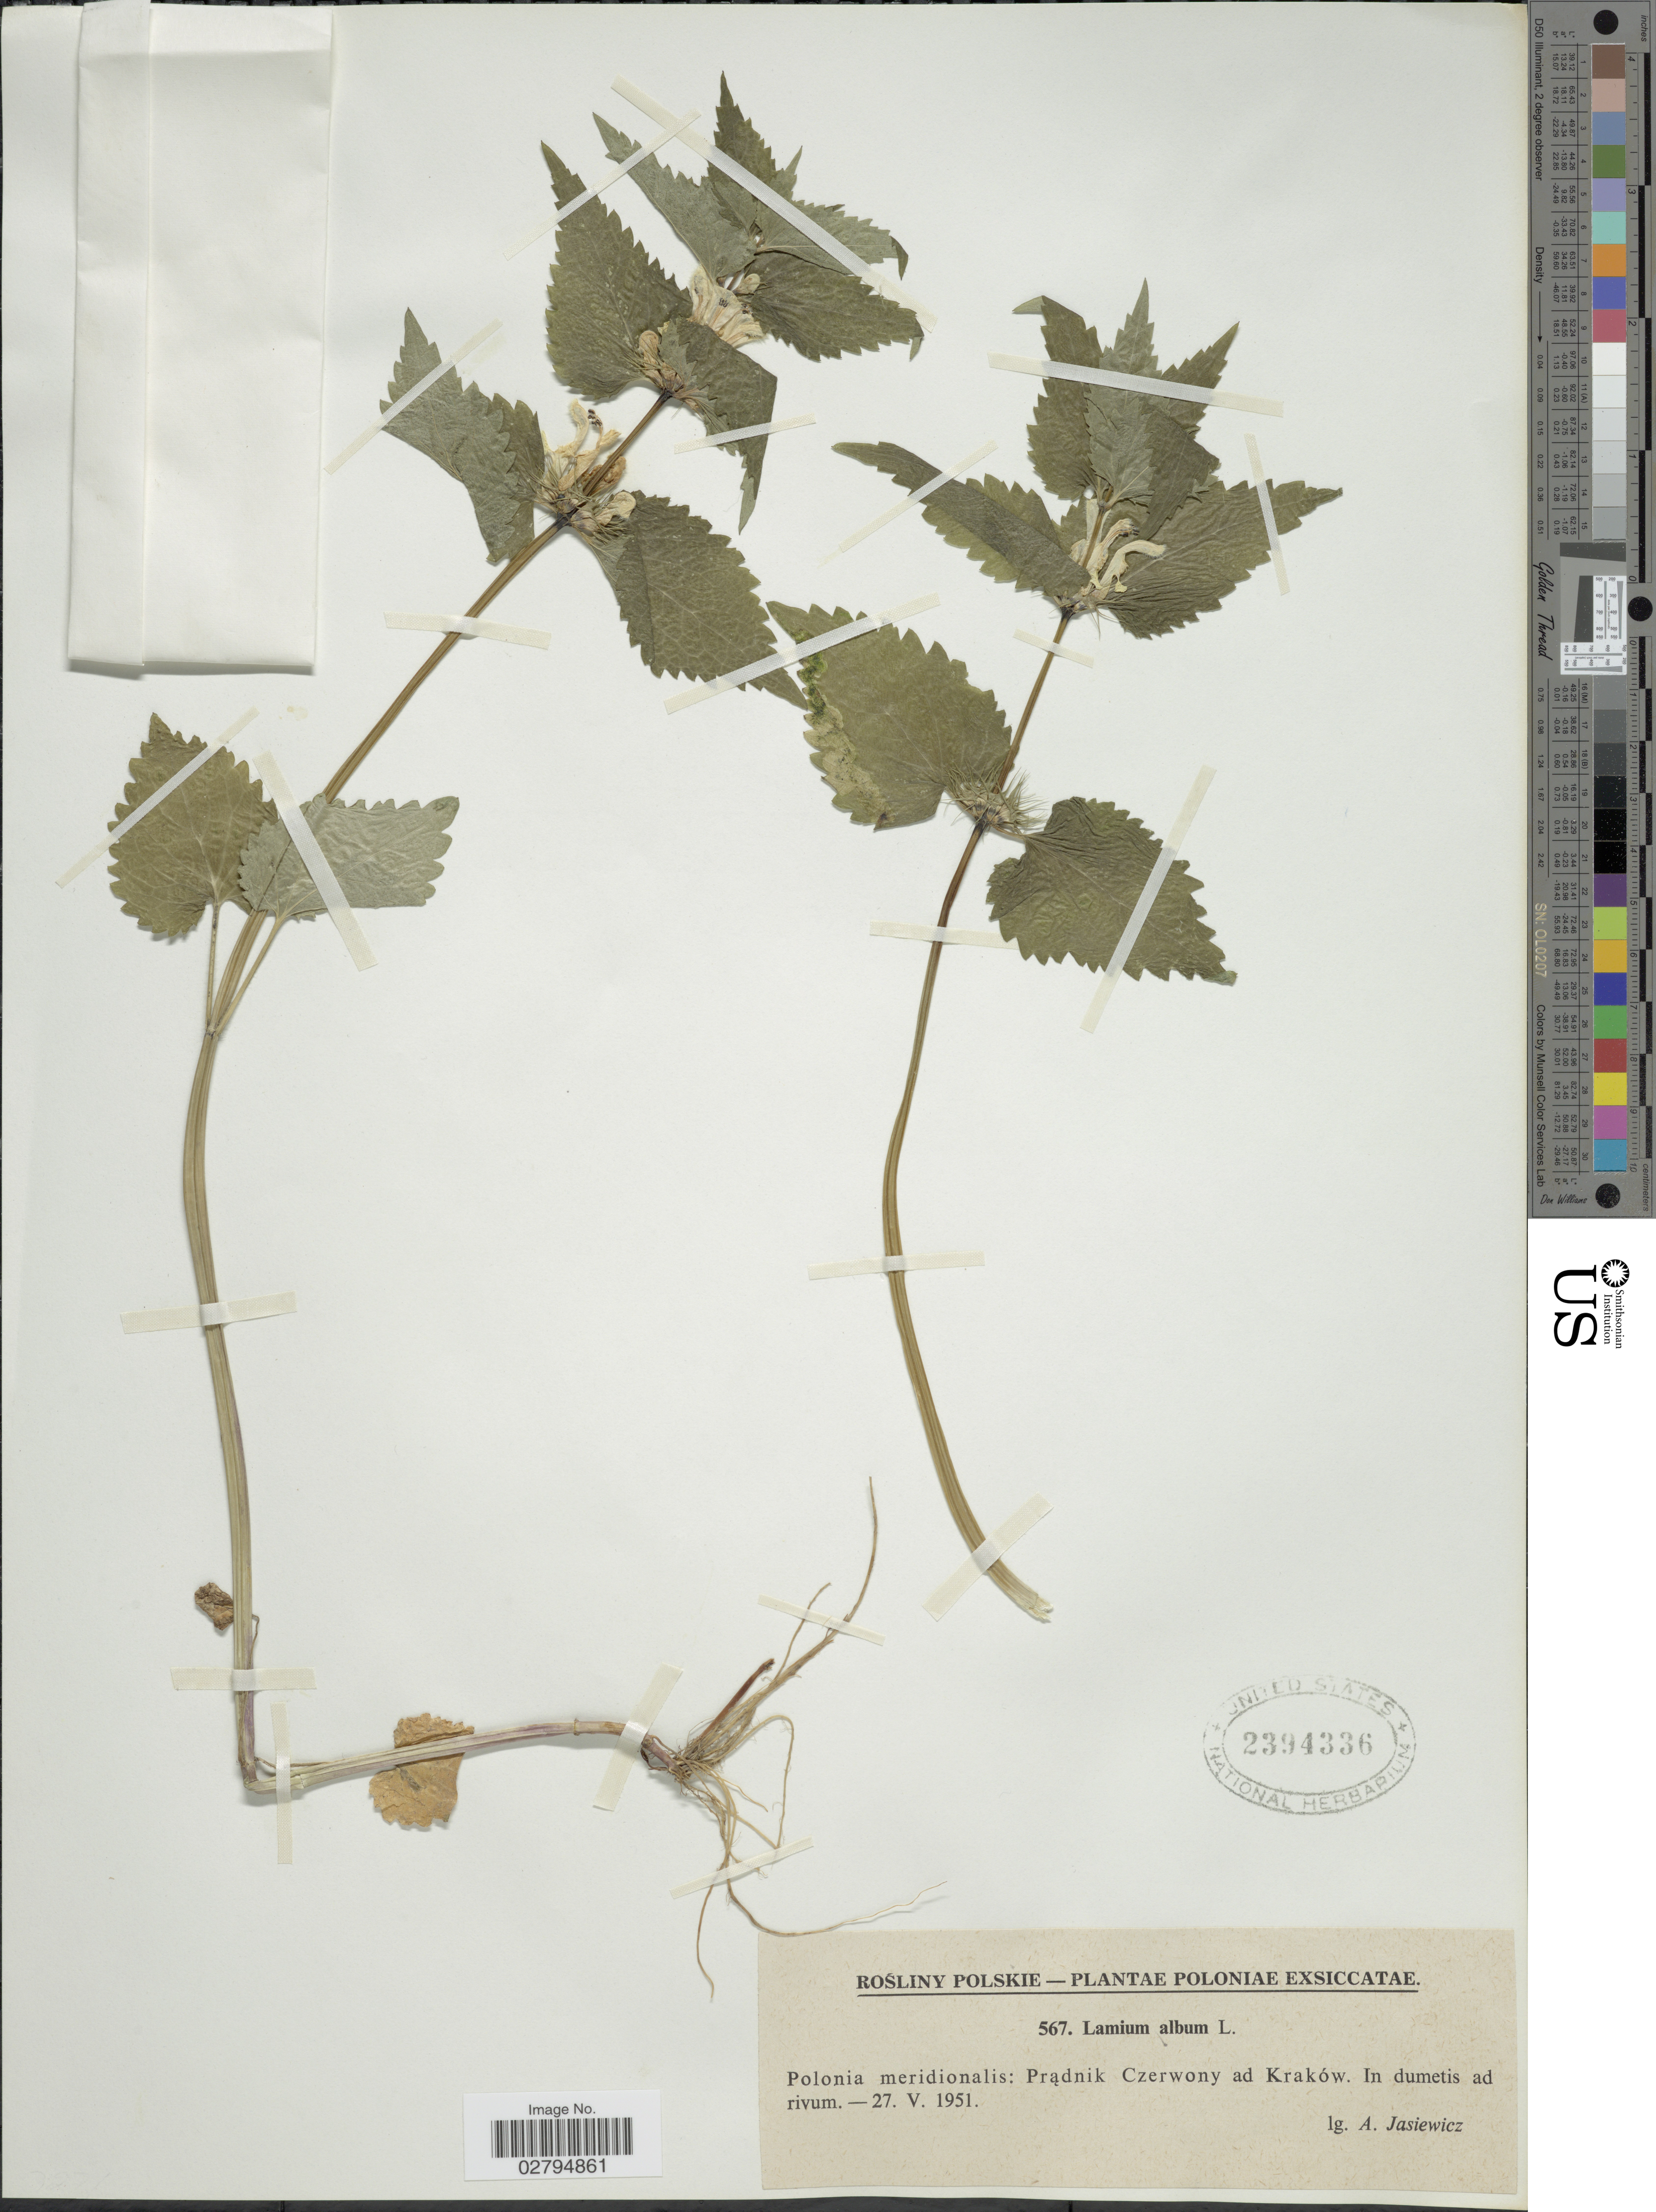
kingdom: Plantae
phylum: Tracheophyta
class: Magnoliopsida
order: Lamiales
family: Lamiaceae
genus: Lamium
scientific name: Lamium album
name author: L.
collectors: A. Jasiewicz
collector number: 567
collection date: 1951-05-27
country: Poland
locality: Polonia meridionalis: Pradnik Czerwony ad Kraków. In dumetis ad rivum.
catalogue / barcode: US 2394336